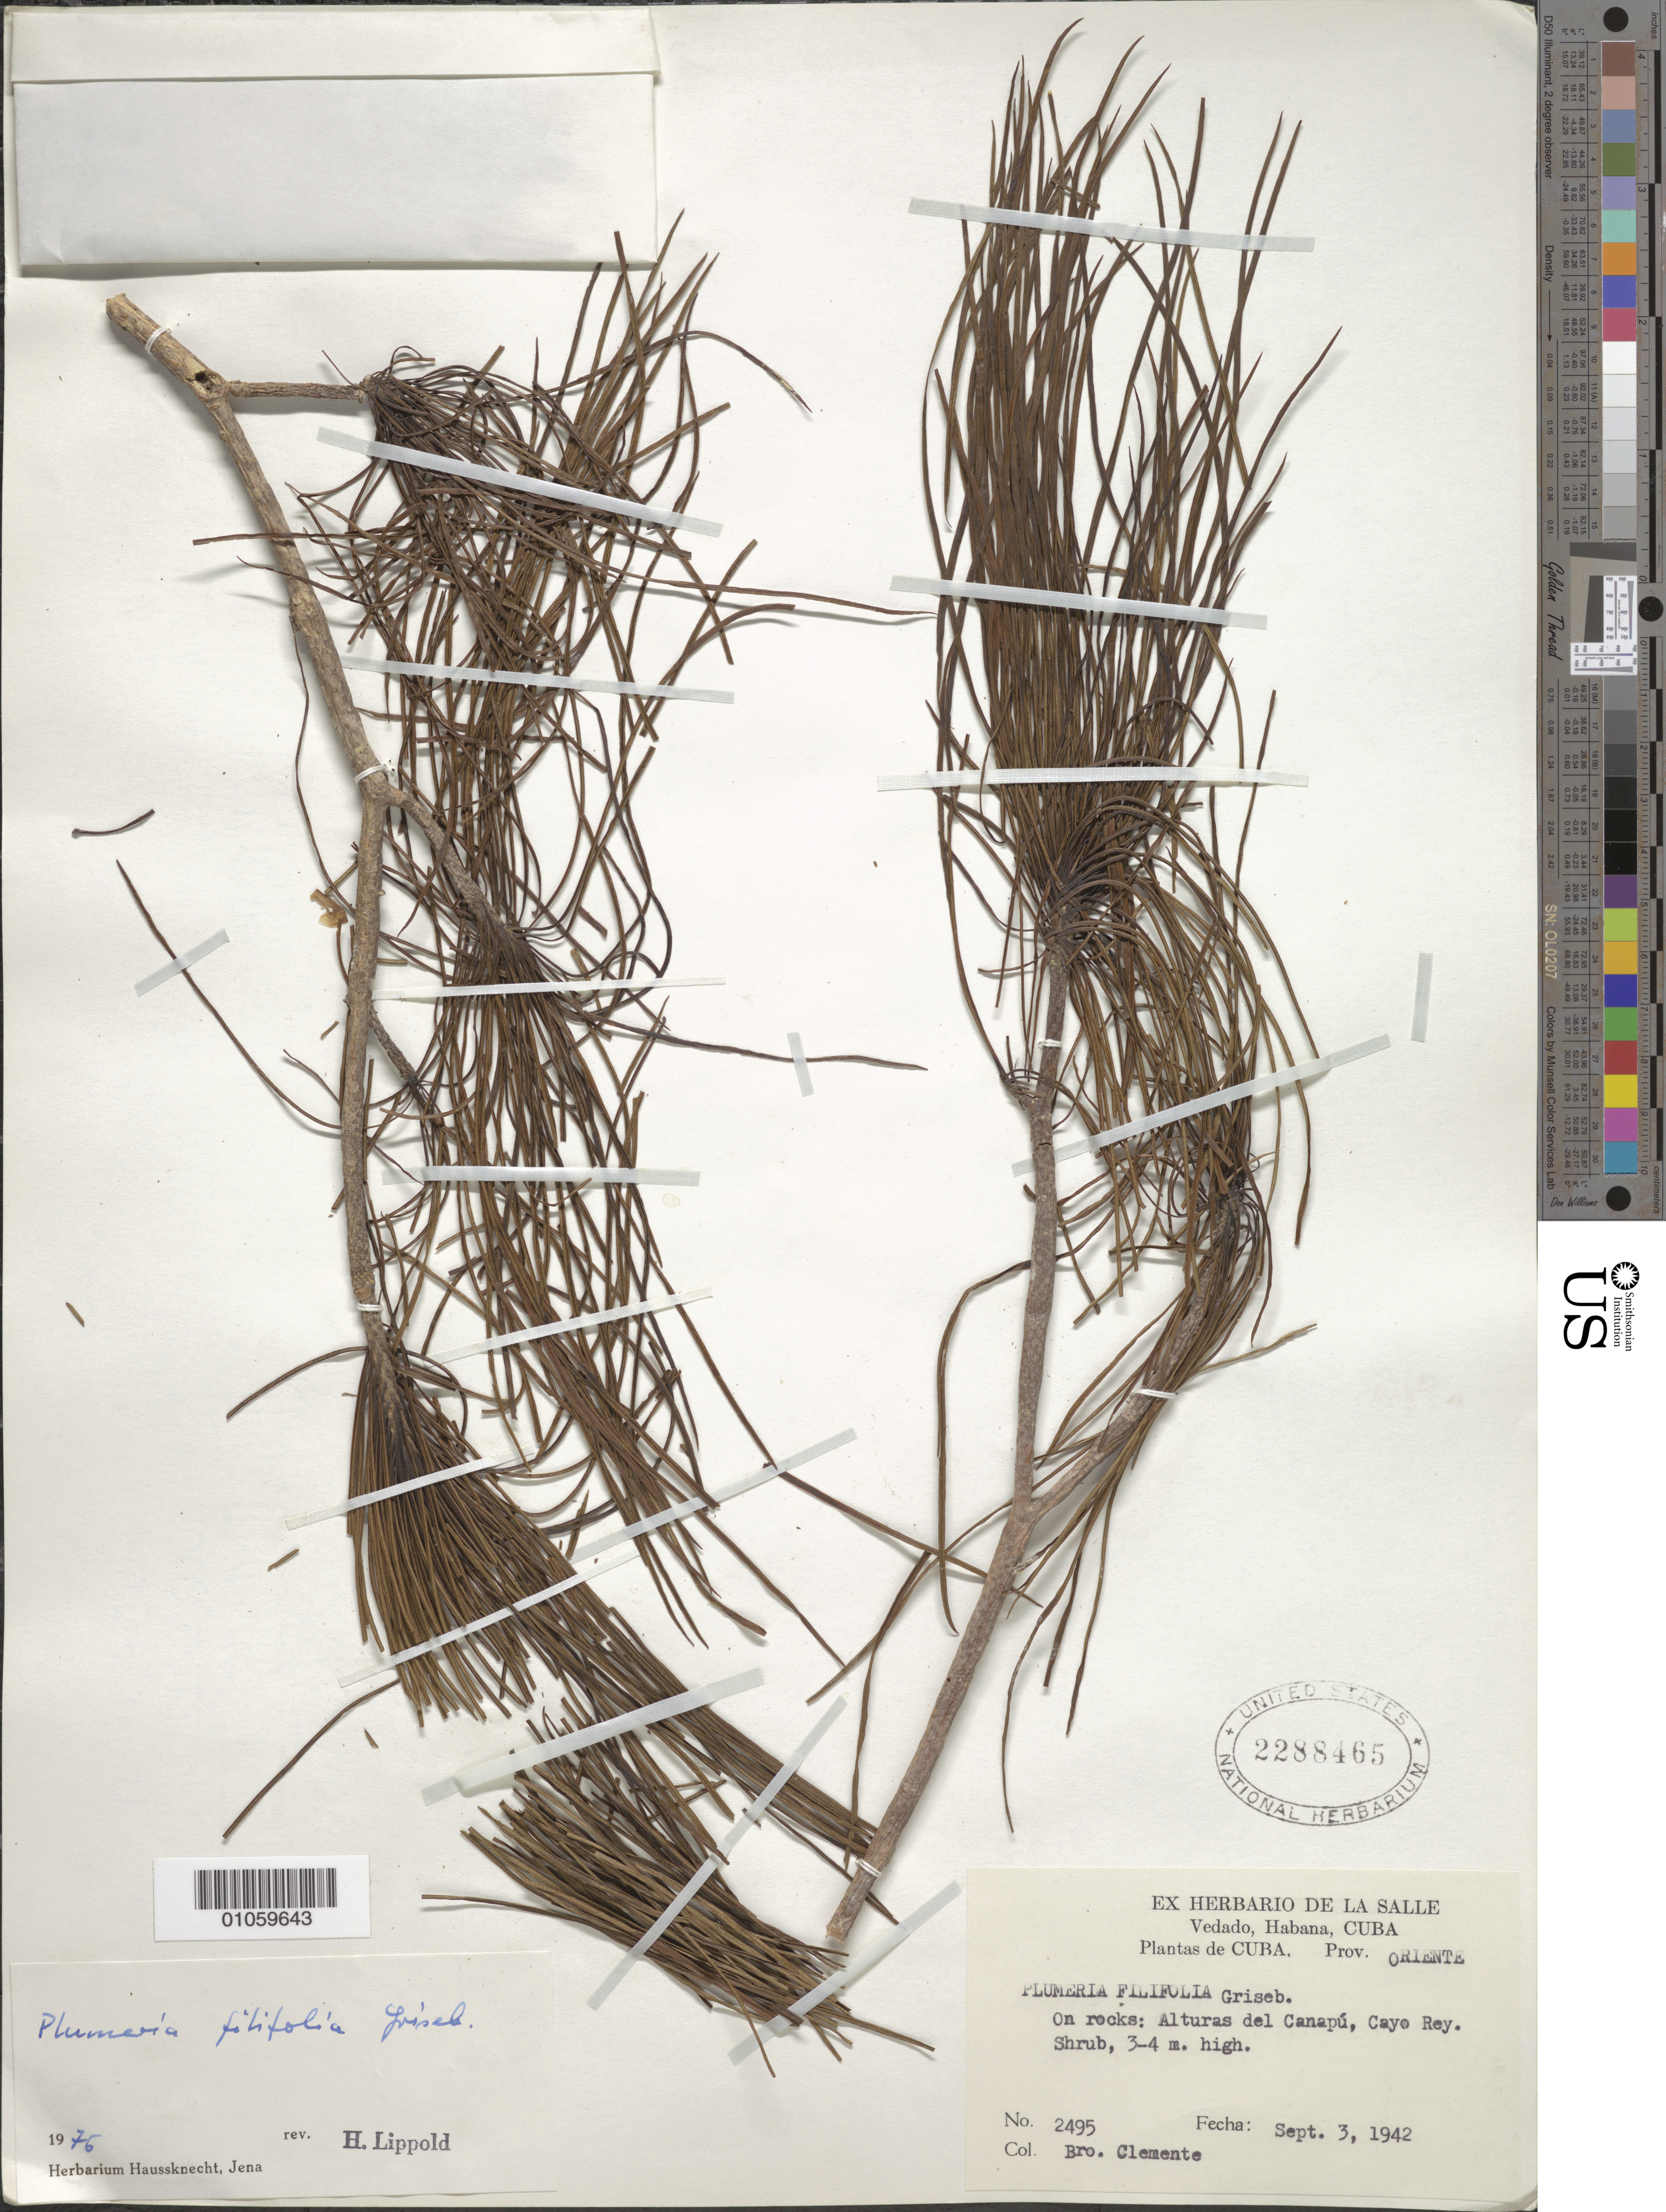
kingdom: Plantae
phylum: Tracheophyta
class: Magnoliopsida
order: Gentianales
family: Apocynaceae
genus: Plumeria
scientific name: Plumeria filifolia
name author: Griseb.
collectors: Bro. Clemente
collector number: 2495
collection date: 1942-09-03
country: Cuba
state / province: Oriente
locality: On rocks: Alturas del Canapú, Cayo Rey.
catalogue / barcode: US 2288465